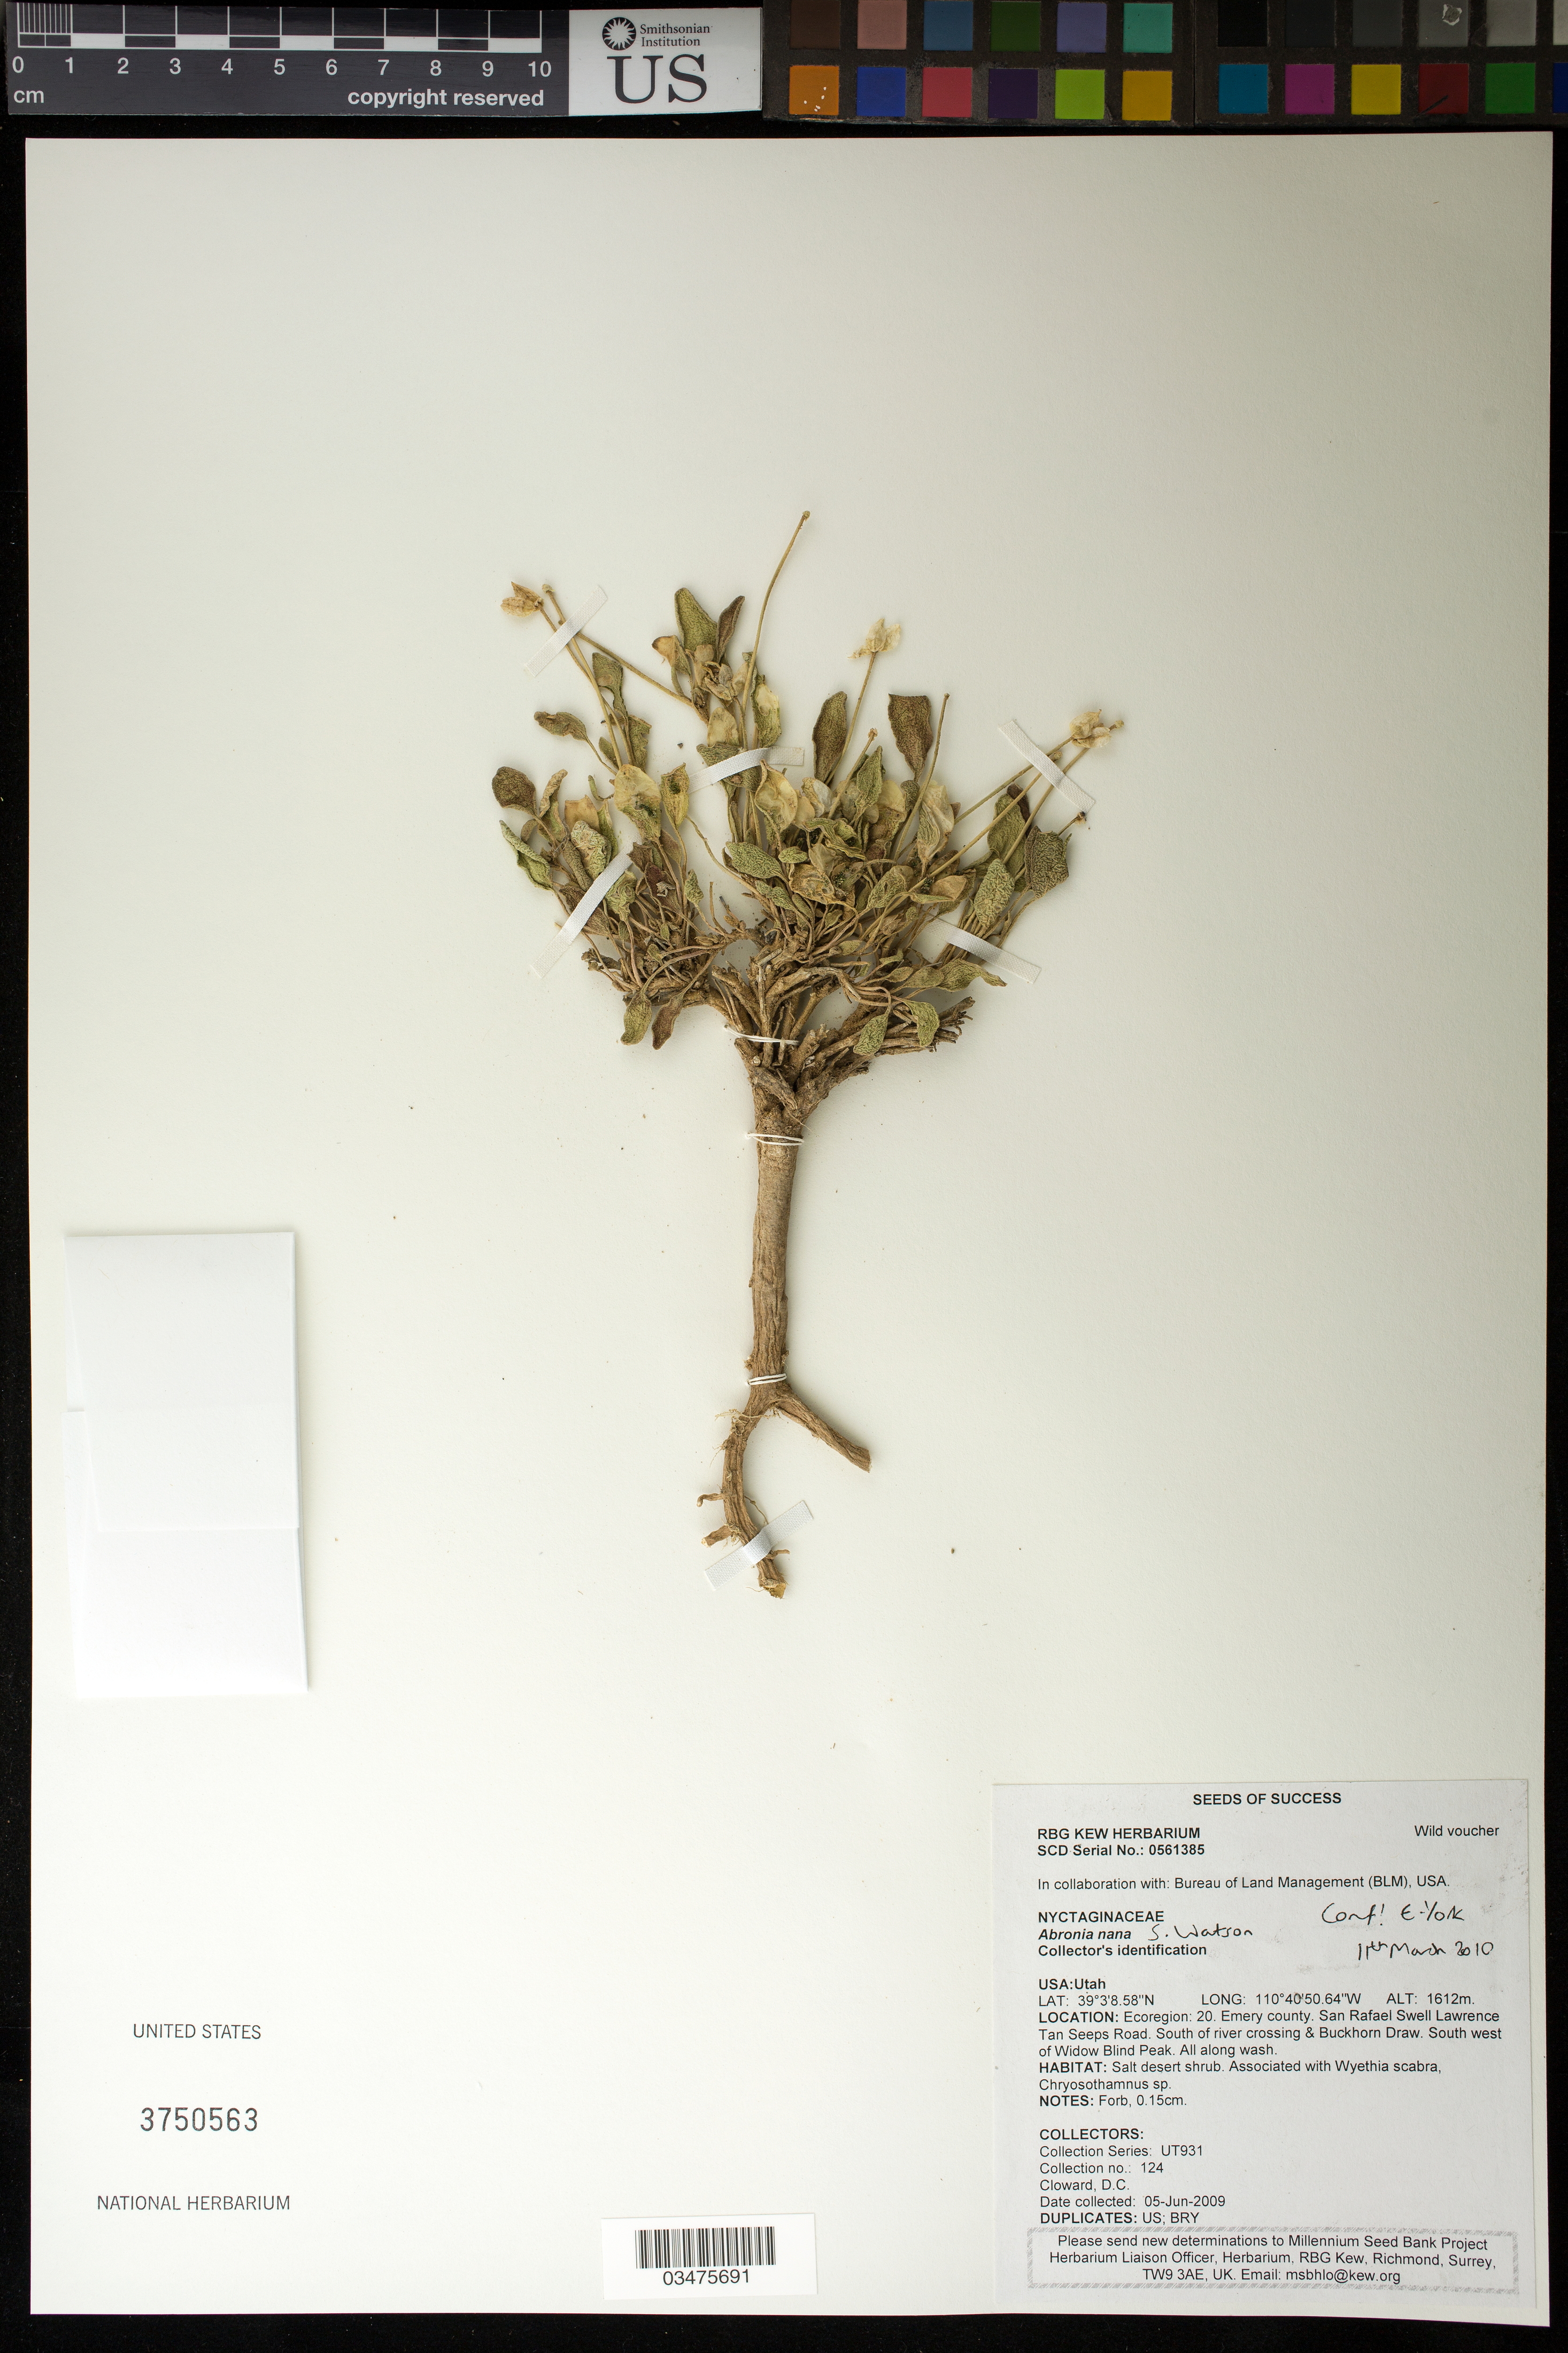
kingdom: Plantae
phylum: Tracheophyta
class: Magnoliopsida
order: Caryophyllales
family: Nyctaginaceae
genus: Abronia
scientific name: Abronia nana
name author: S. Watson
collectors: D. Cloward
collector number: UT931-124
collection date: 2009-06-05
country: United States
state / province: Utah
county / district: Emery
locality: San Rafael Swell Lawrence Tan Seeps Road. SW of Widow Blind Peak.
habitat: Salt desert shrub.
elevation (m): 1612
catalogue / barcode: US 3750563